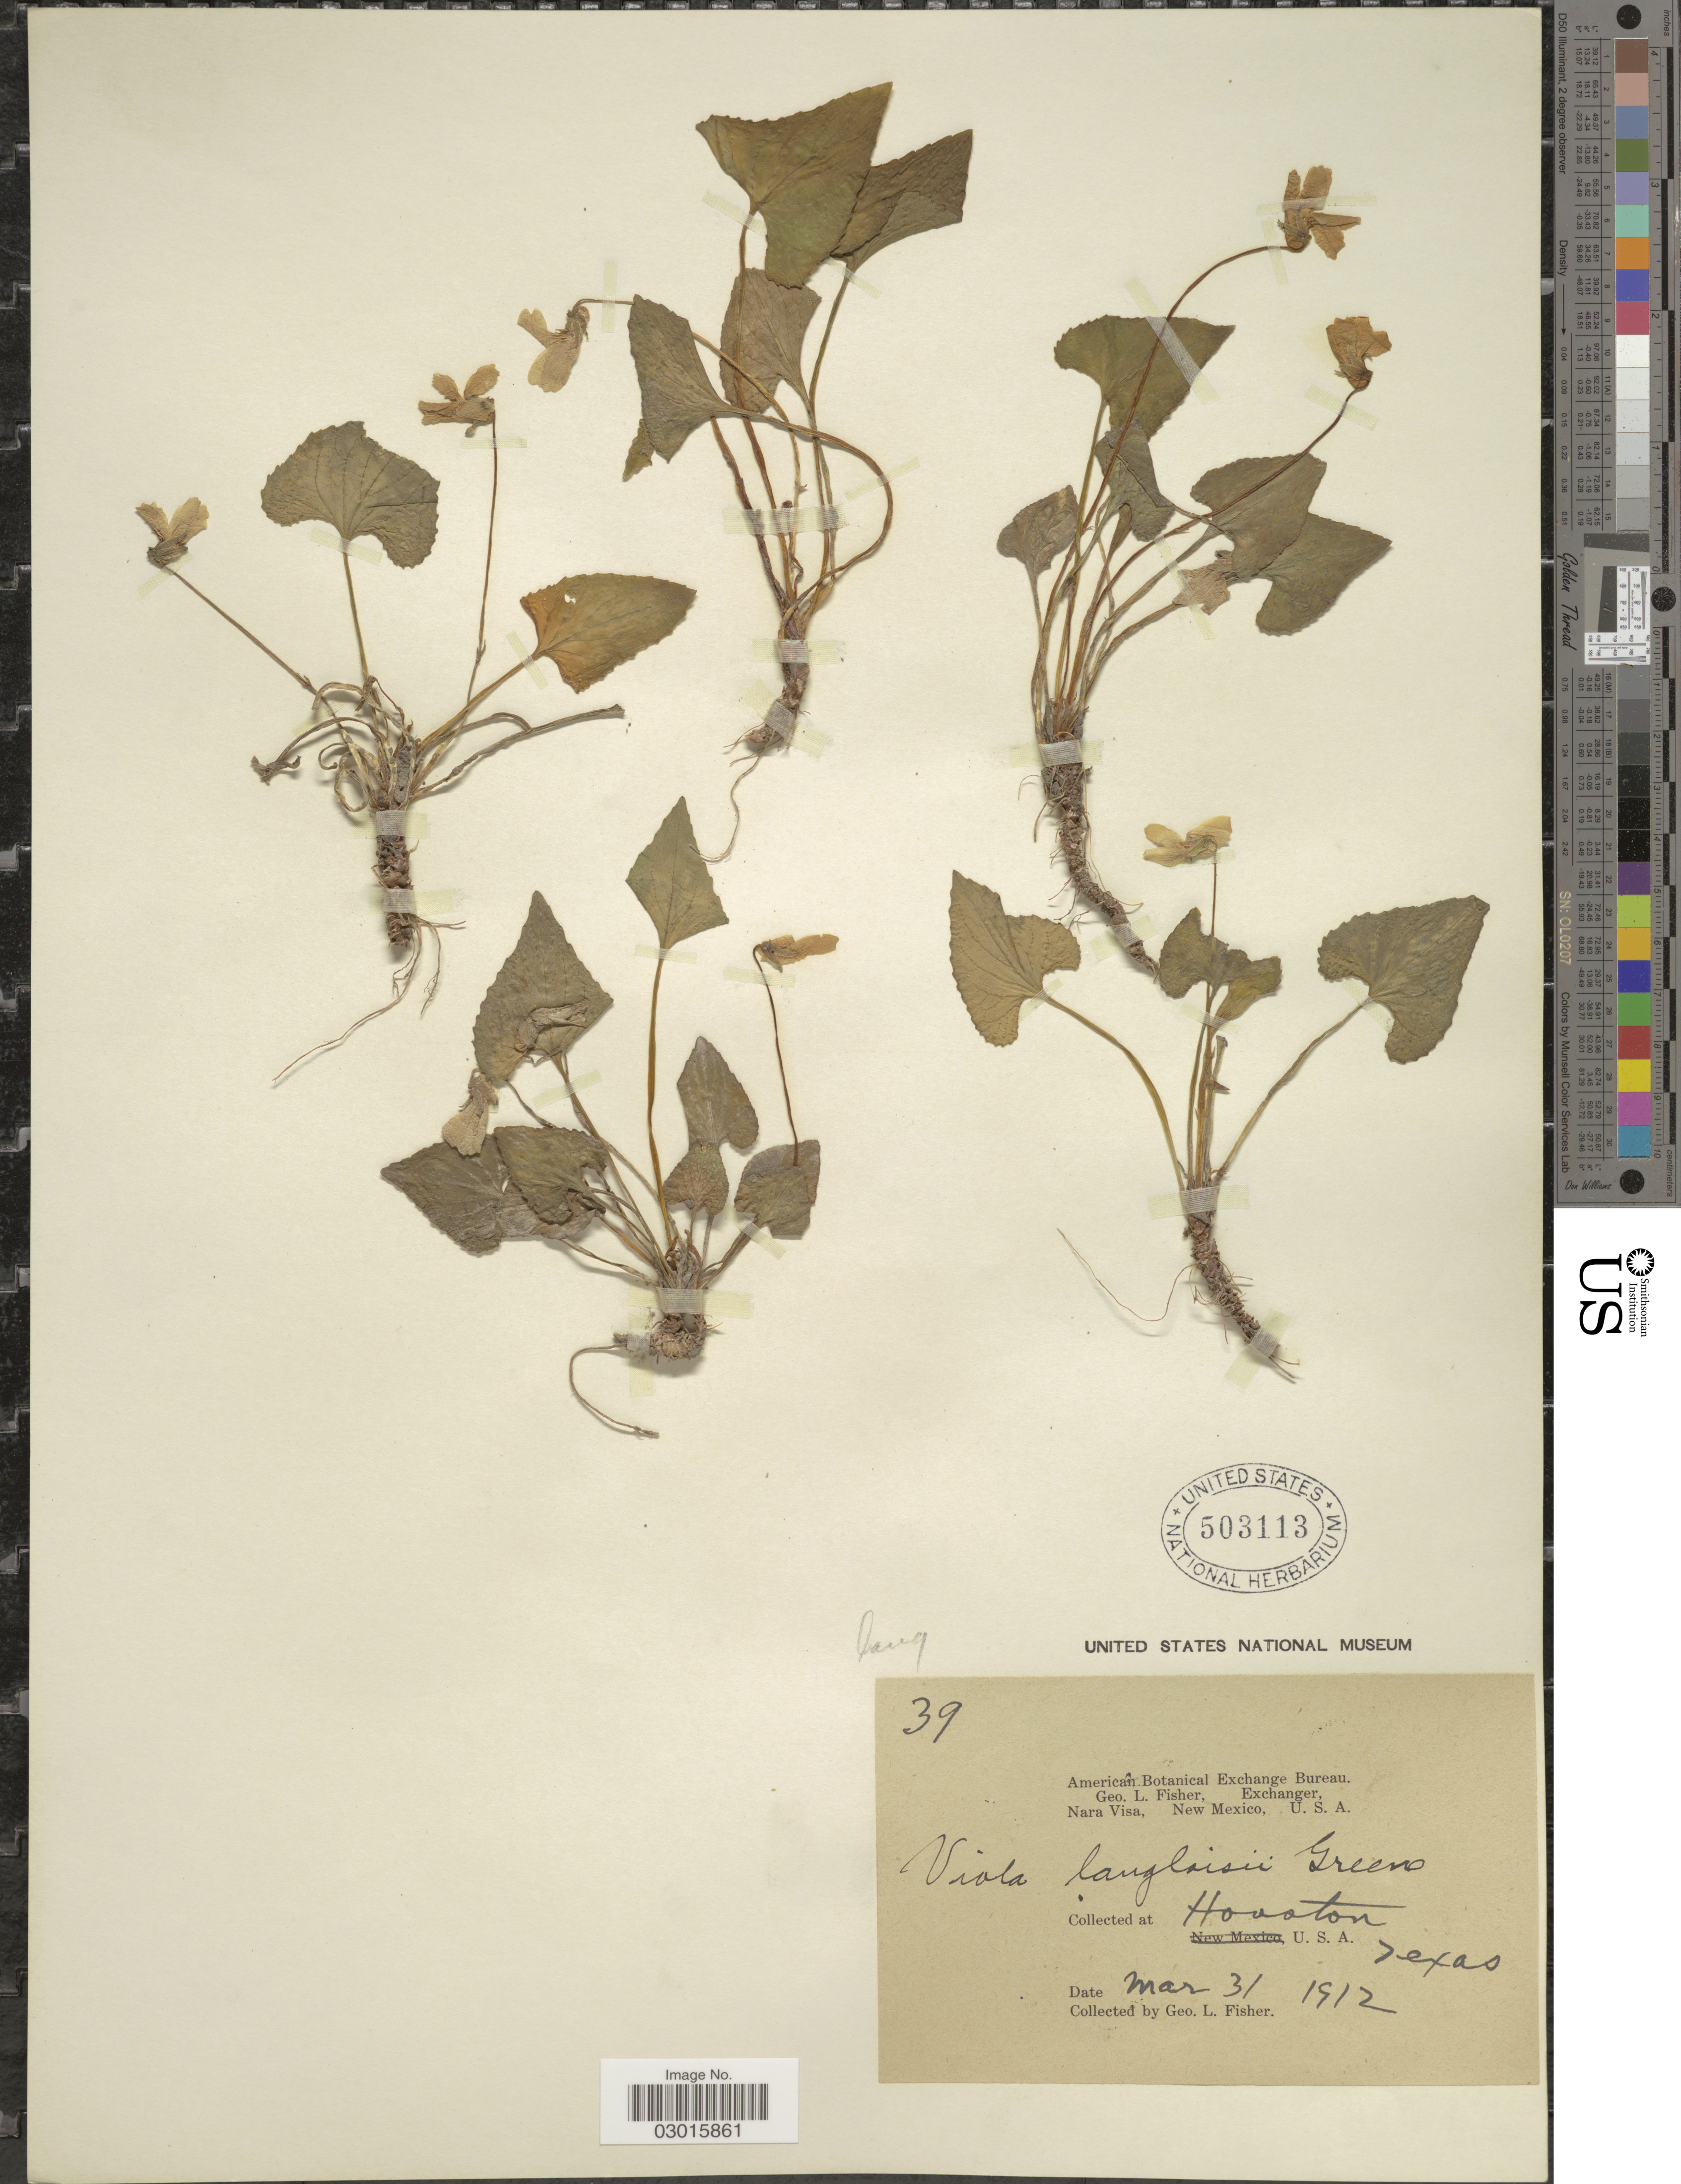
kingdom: Plantae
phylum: Tracheophyta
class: Magnoliopsida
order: Malpighiales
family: Violaceae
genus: Viola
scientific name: Viola langloisii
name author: Greene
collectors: G. L. Fisher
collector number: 39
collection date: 1912-03-31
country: United States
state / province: Texas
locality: Houston.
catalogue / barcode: US 503113